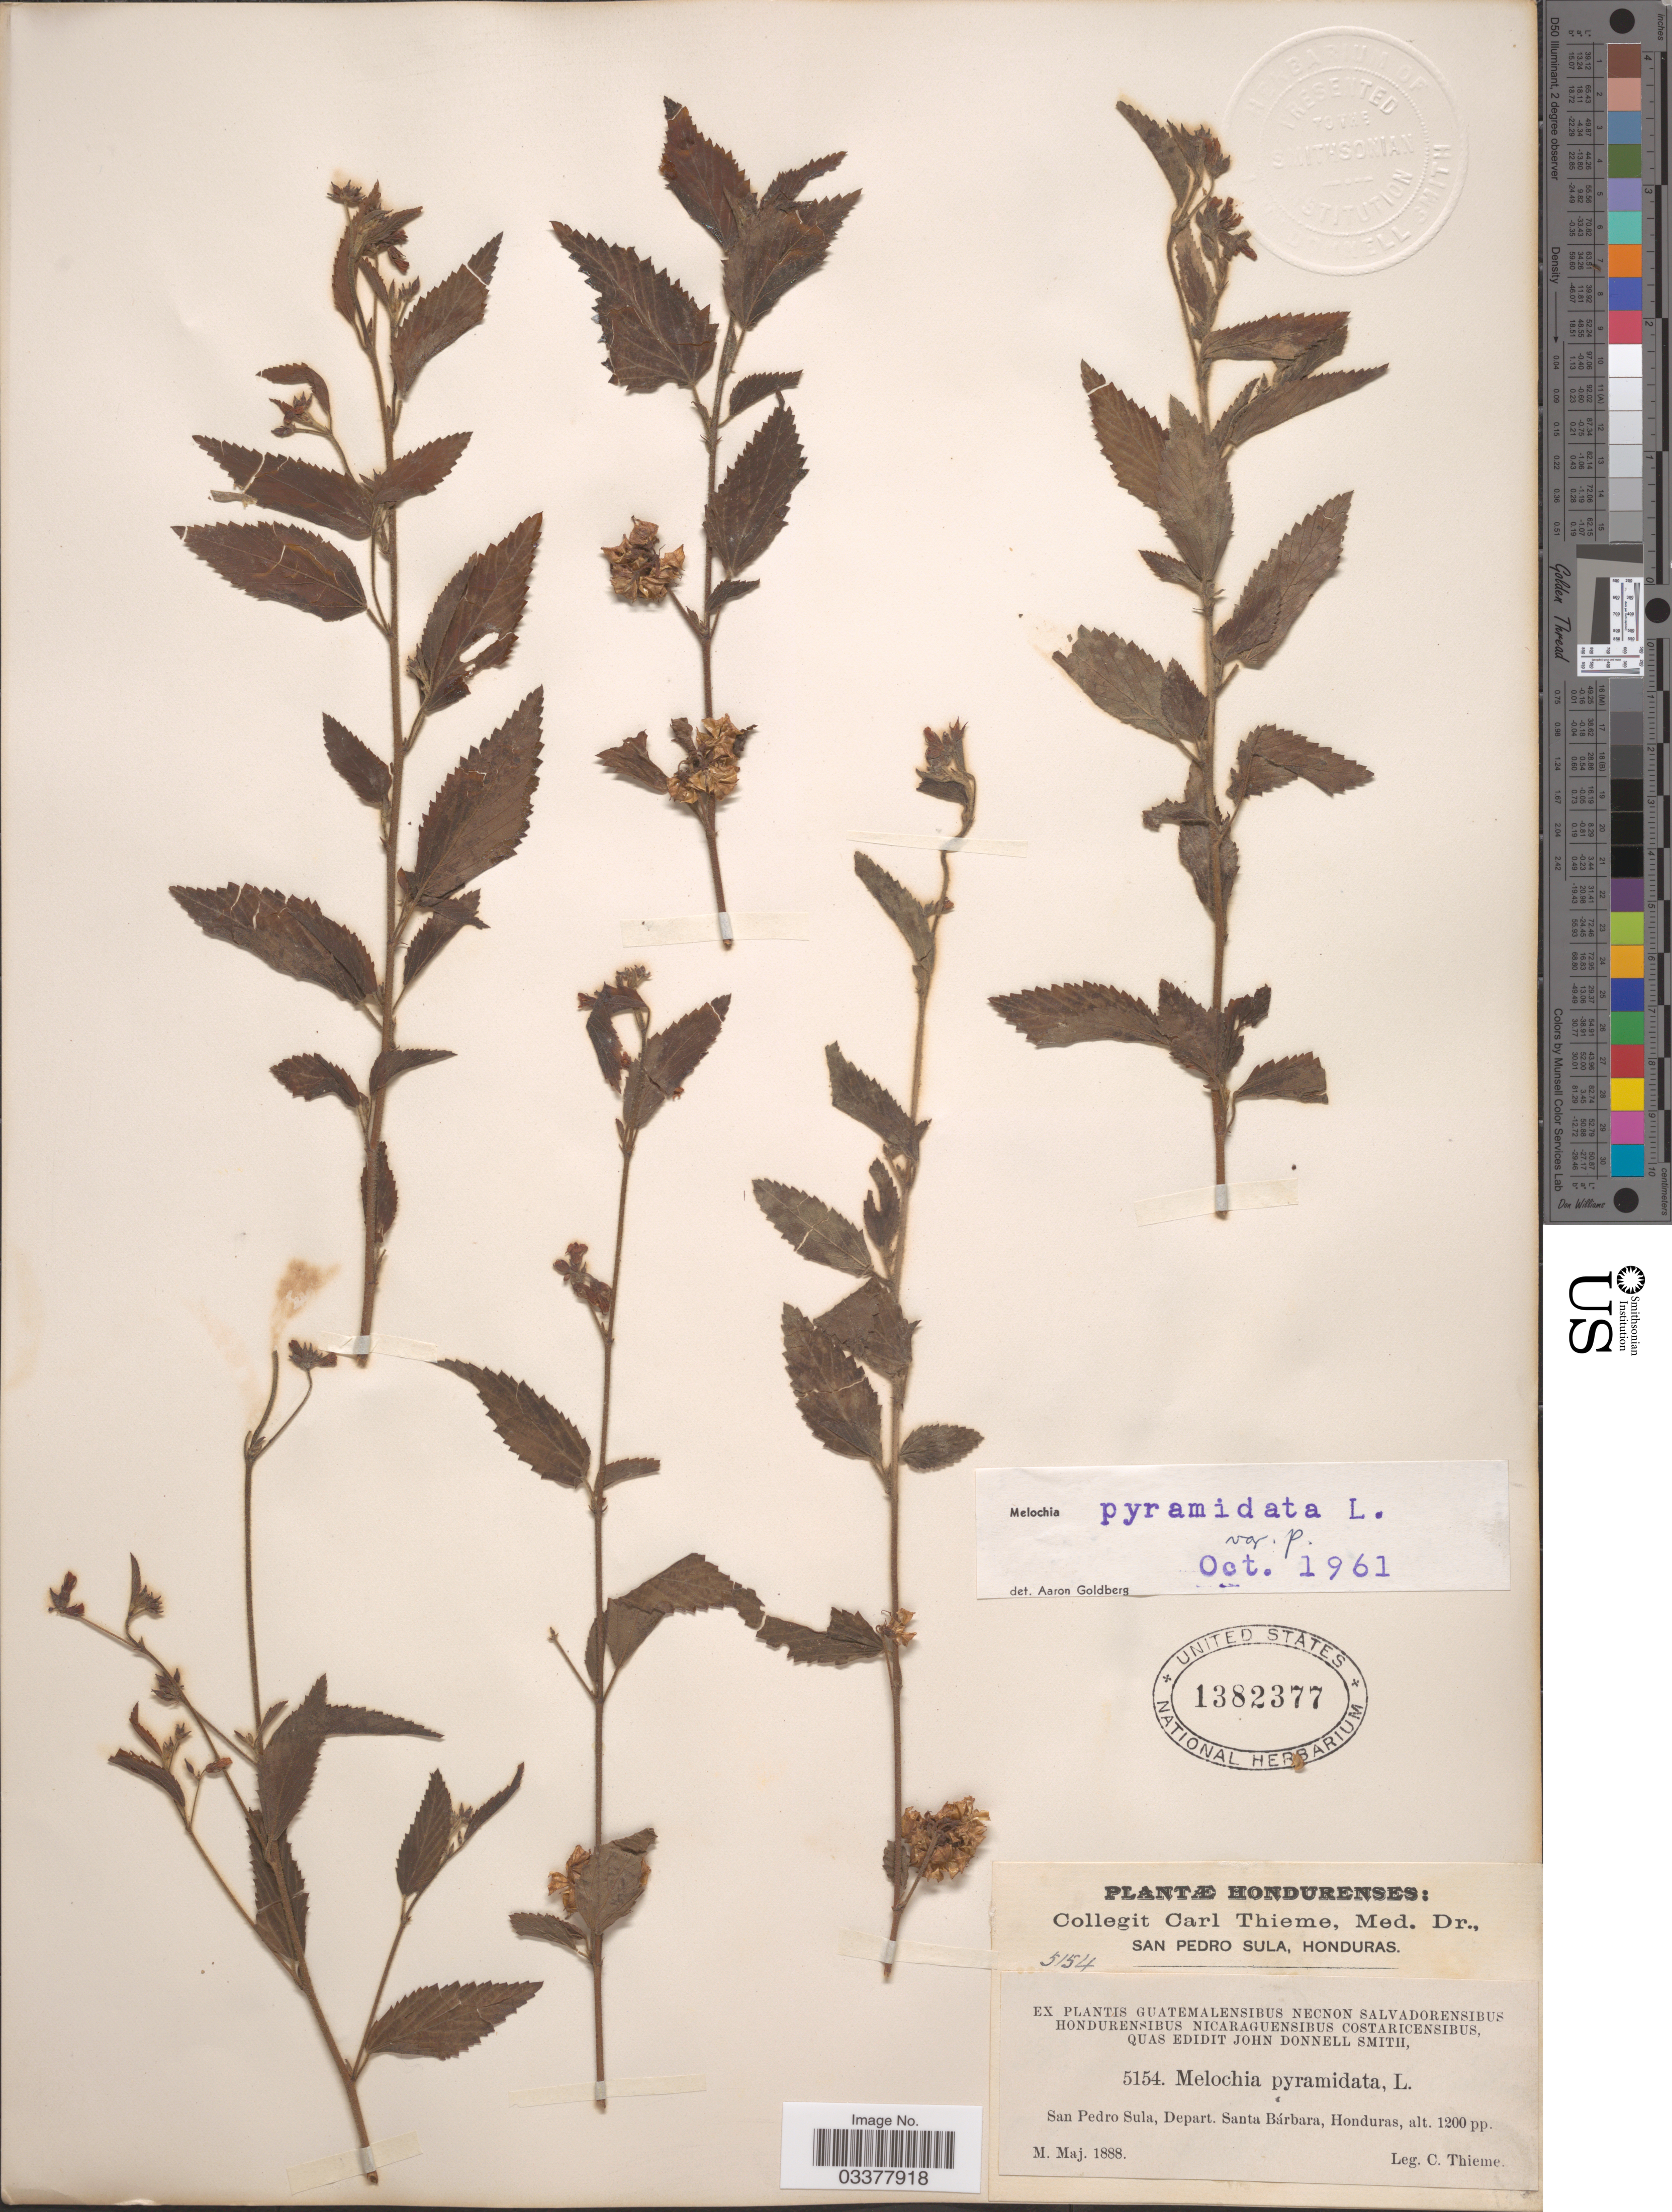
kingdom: Plantae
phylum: Tracheophyta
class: Magnoliopsida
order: Malvales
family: Malvaceae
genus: Melochia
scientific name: Melochia pyramidata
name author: L.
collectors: C. Thieme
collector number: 5154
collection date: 1888-05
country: Honduras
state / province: Santa Bárbara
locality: San Pedro Sula, Depart. Santa Bárbara.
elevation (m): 366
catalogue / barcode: US 1382377